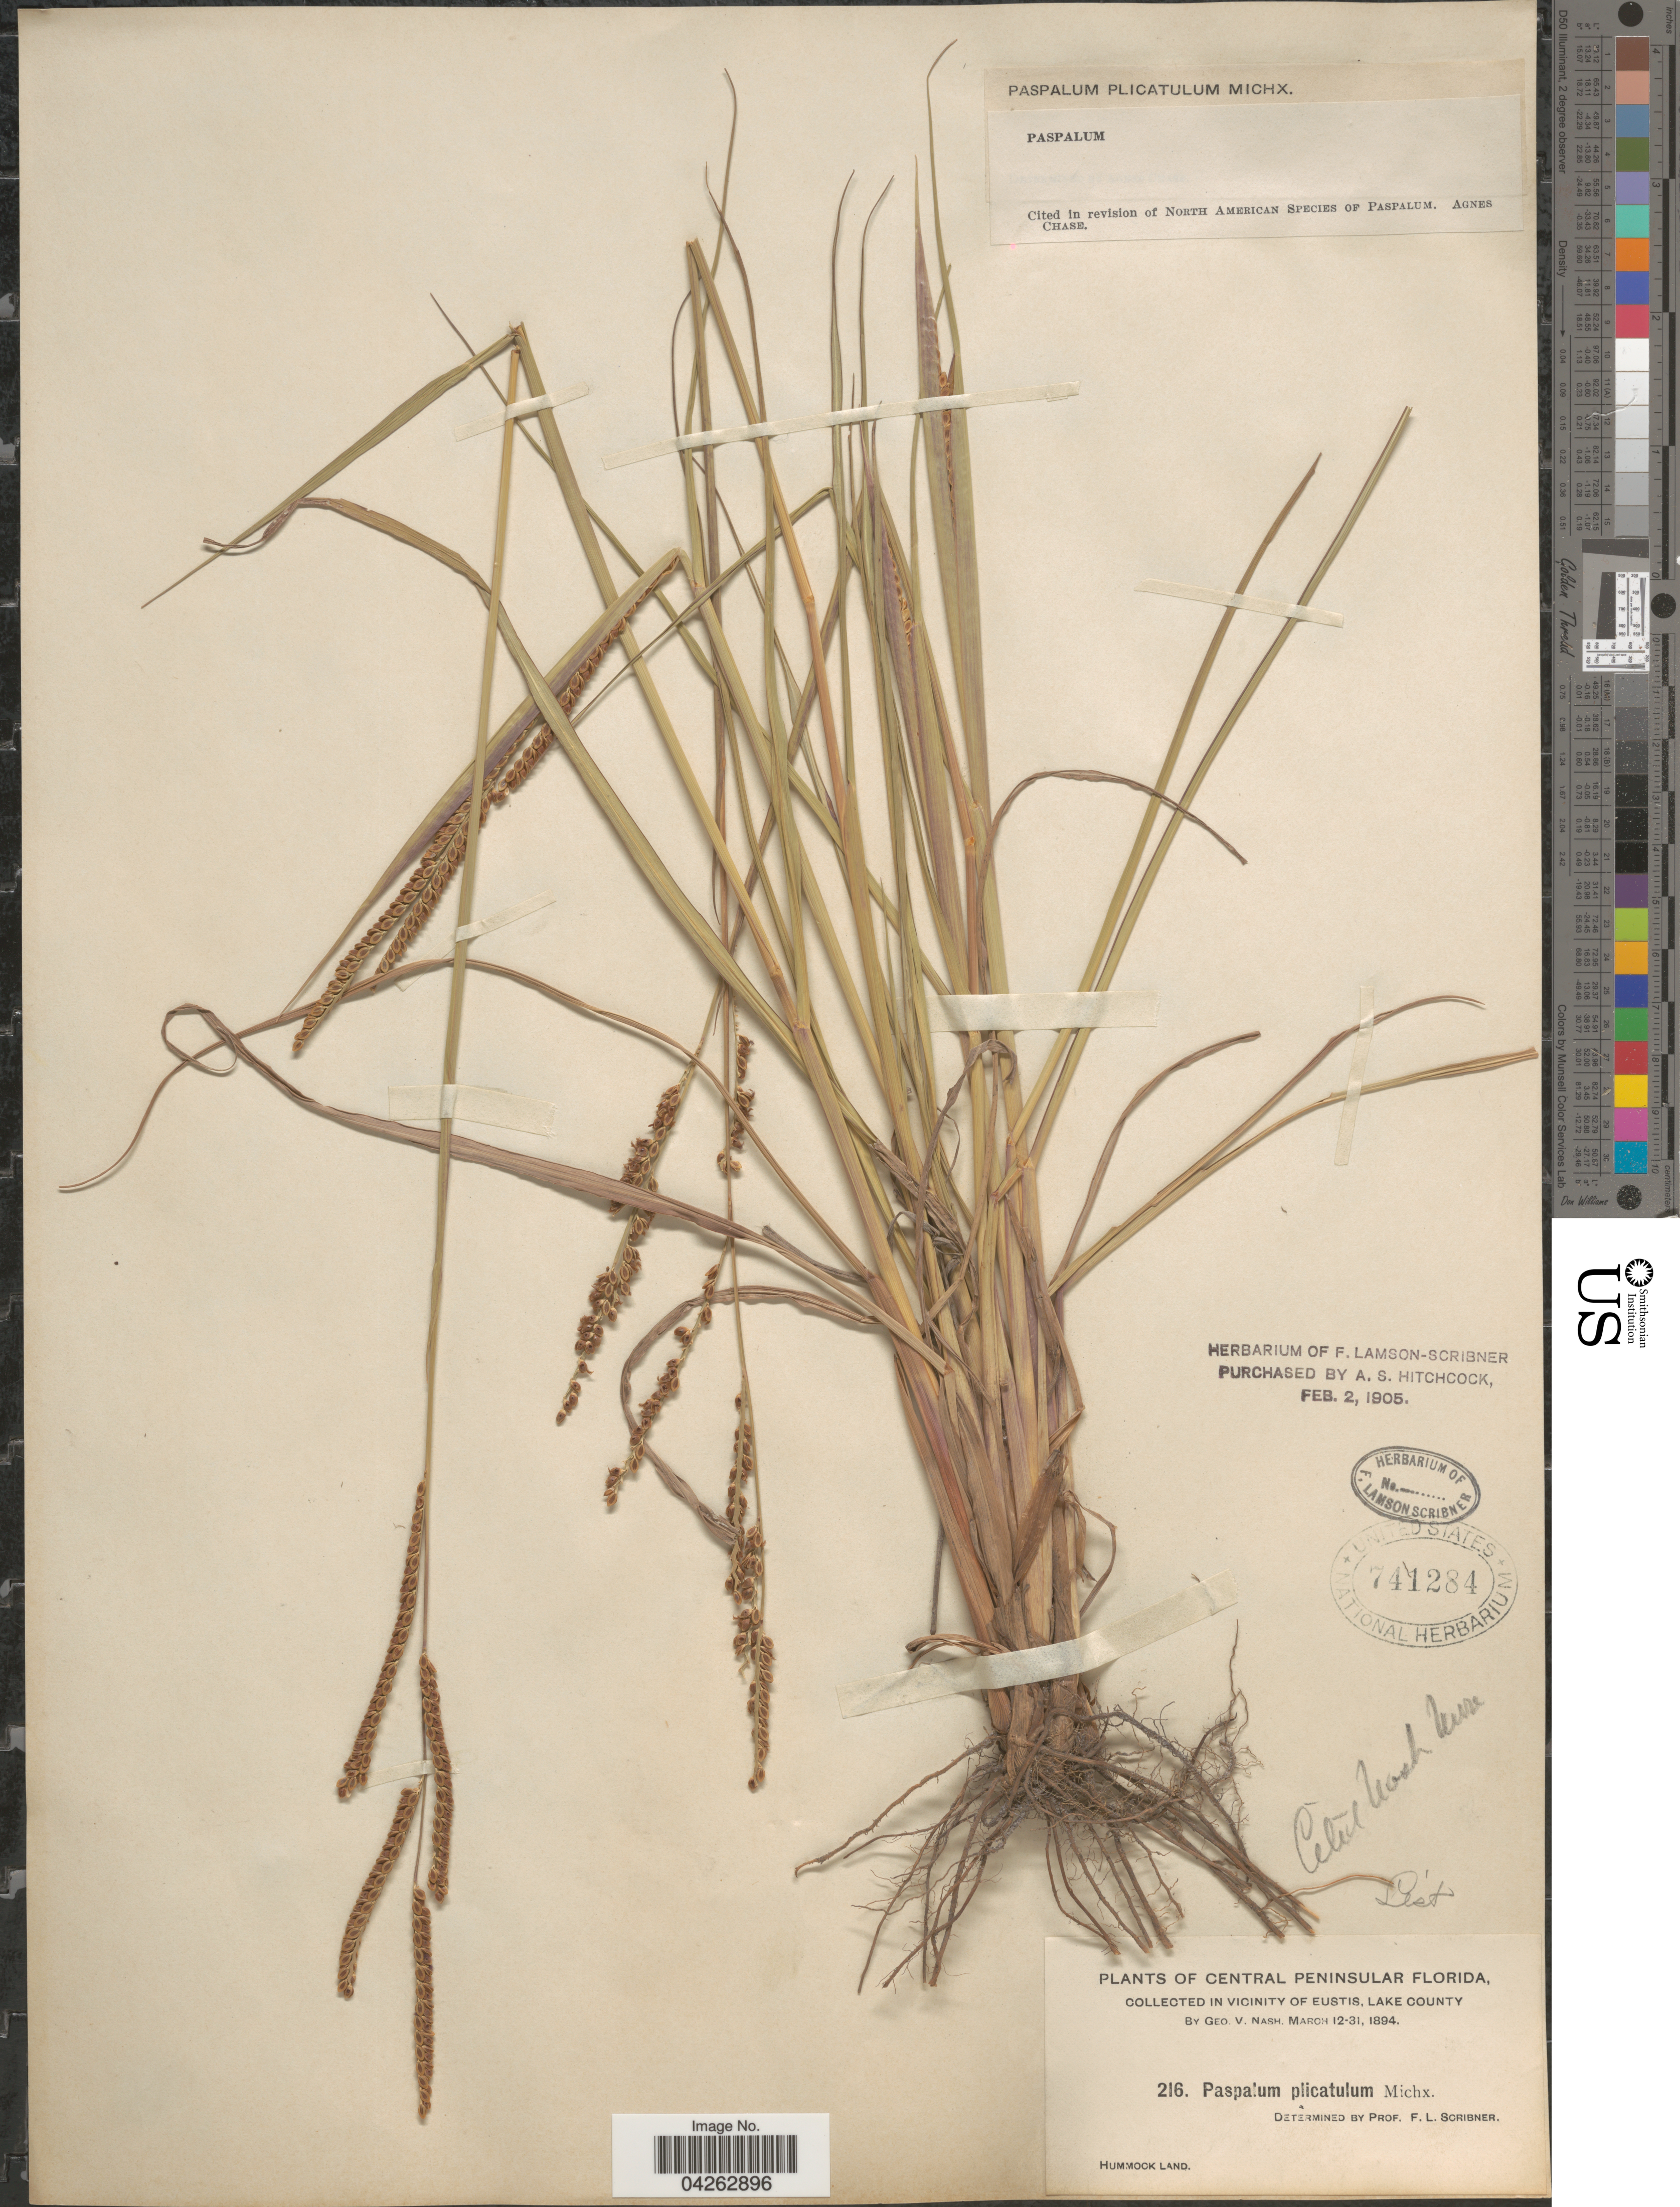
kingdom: Plantae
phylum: Tracheophyta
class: Liliopsida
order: Poales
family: Poaceae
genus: Paspalum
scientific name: Paspalum plicatulum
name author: Michx.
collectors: G. V. Nash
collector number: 216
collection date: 1894-03-12/1894-03-31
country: United States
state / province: Florida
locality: Central Peninsular Florida. In vicinity of Eustis, Lake County.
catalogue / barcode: US 741284